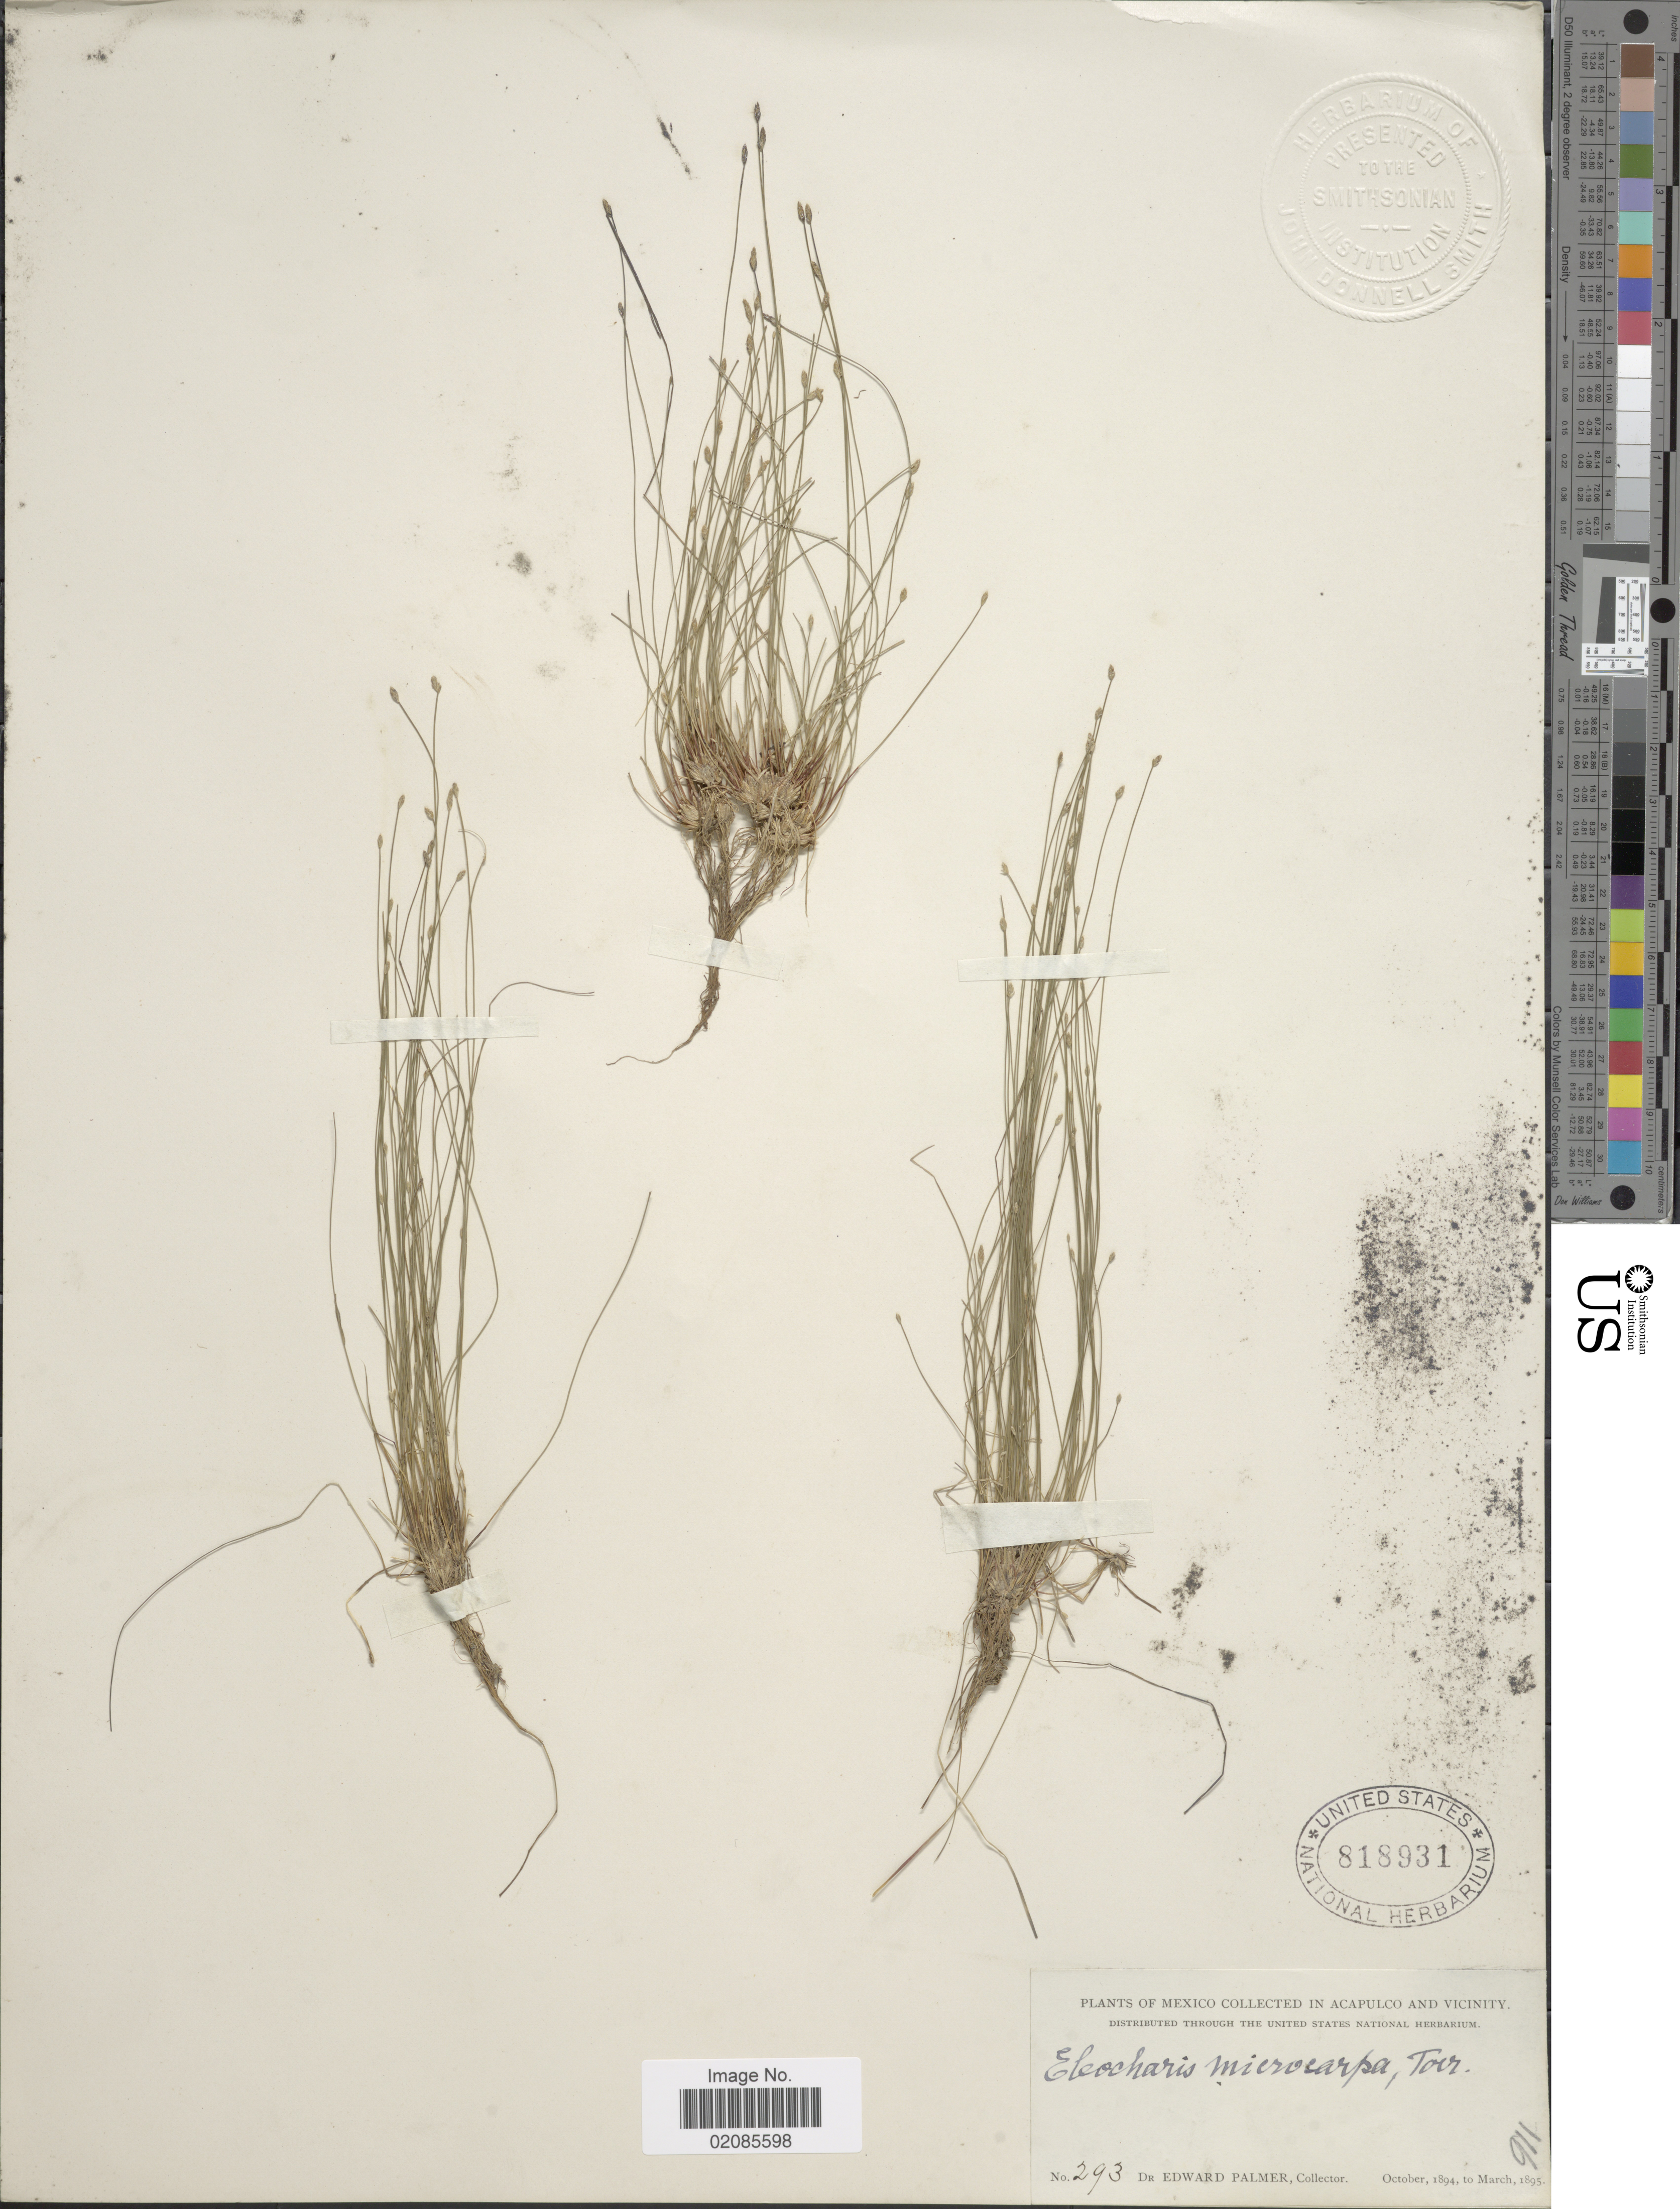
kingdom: Plantae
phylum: Tracheophyta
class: Liliopsida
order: Poales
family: Cyperaceae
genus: Eleocharis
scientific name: Eleocharis microcarpa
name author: Torr.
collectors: E. Palmer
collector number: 293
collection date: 1894-10/1895-03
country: Mexico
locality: Acapulco and vicinity.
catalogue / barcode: US 818931